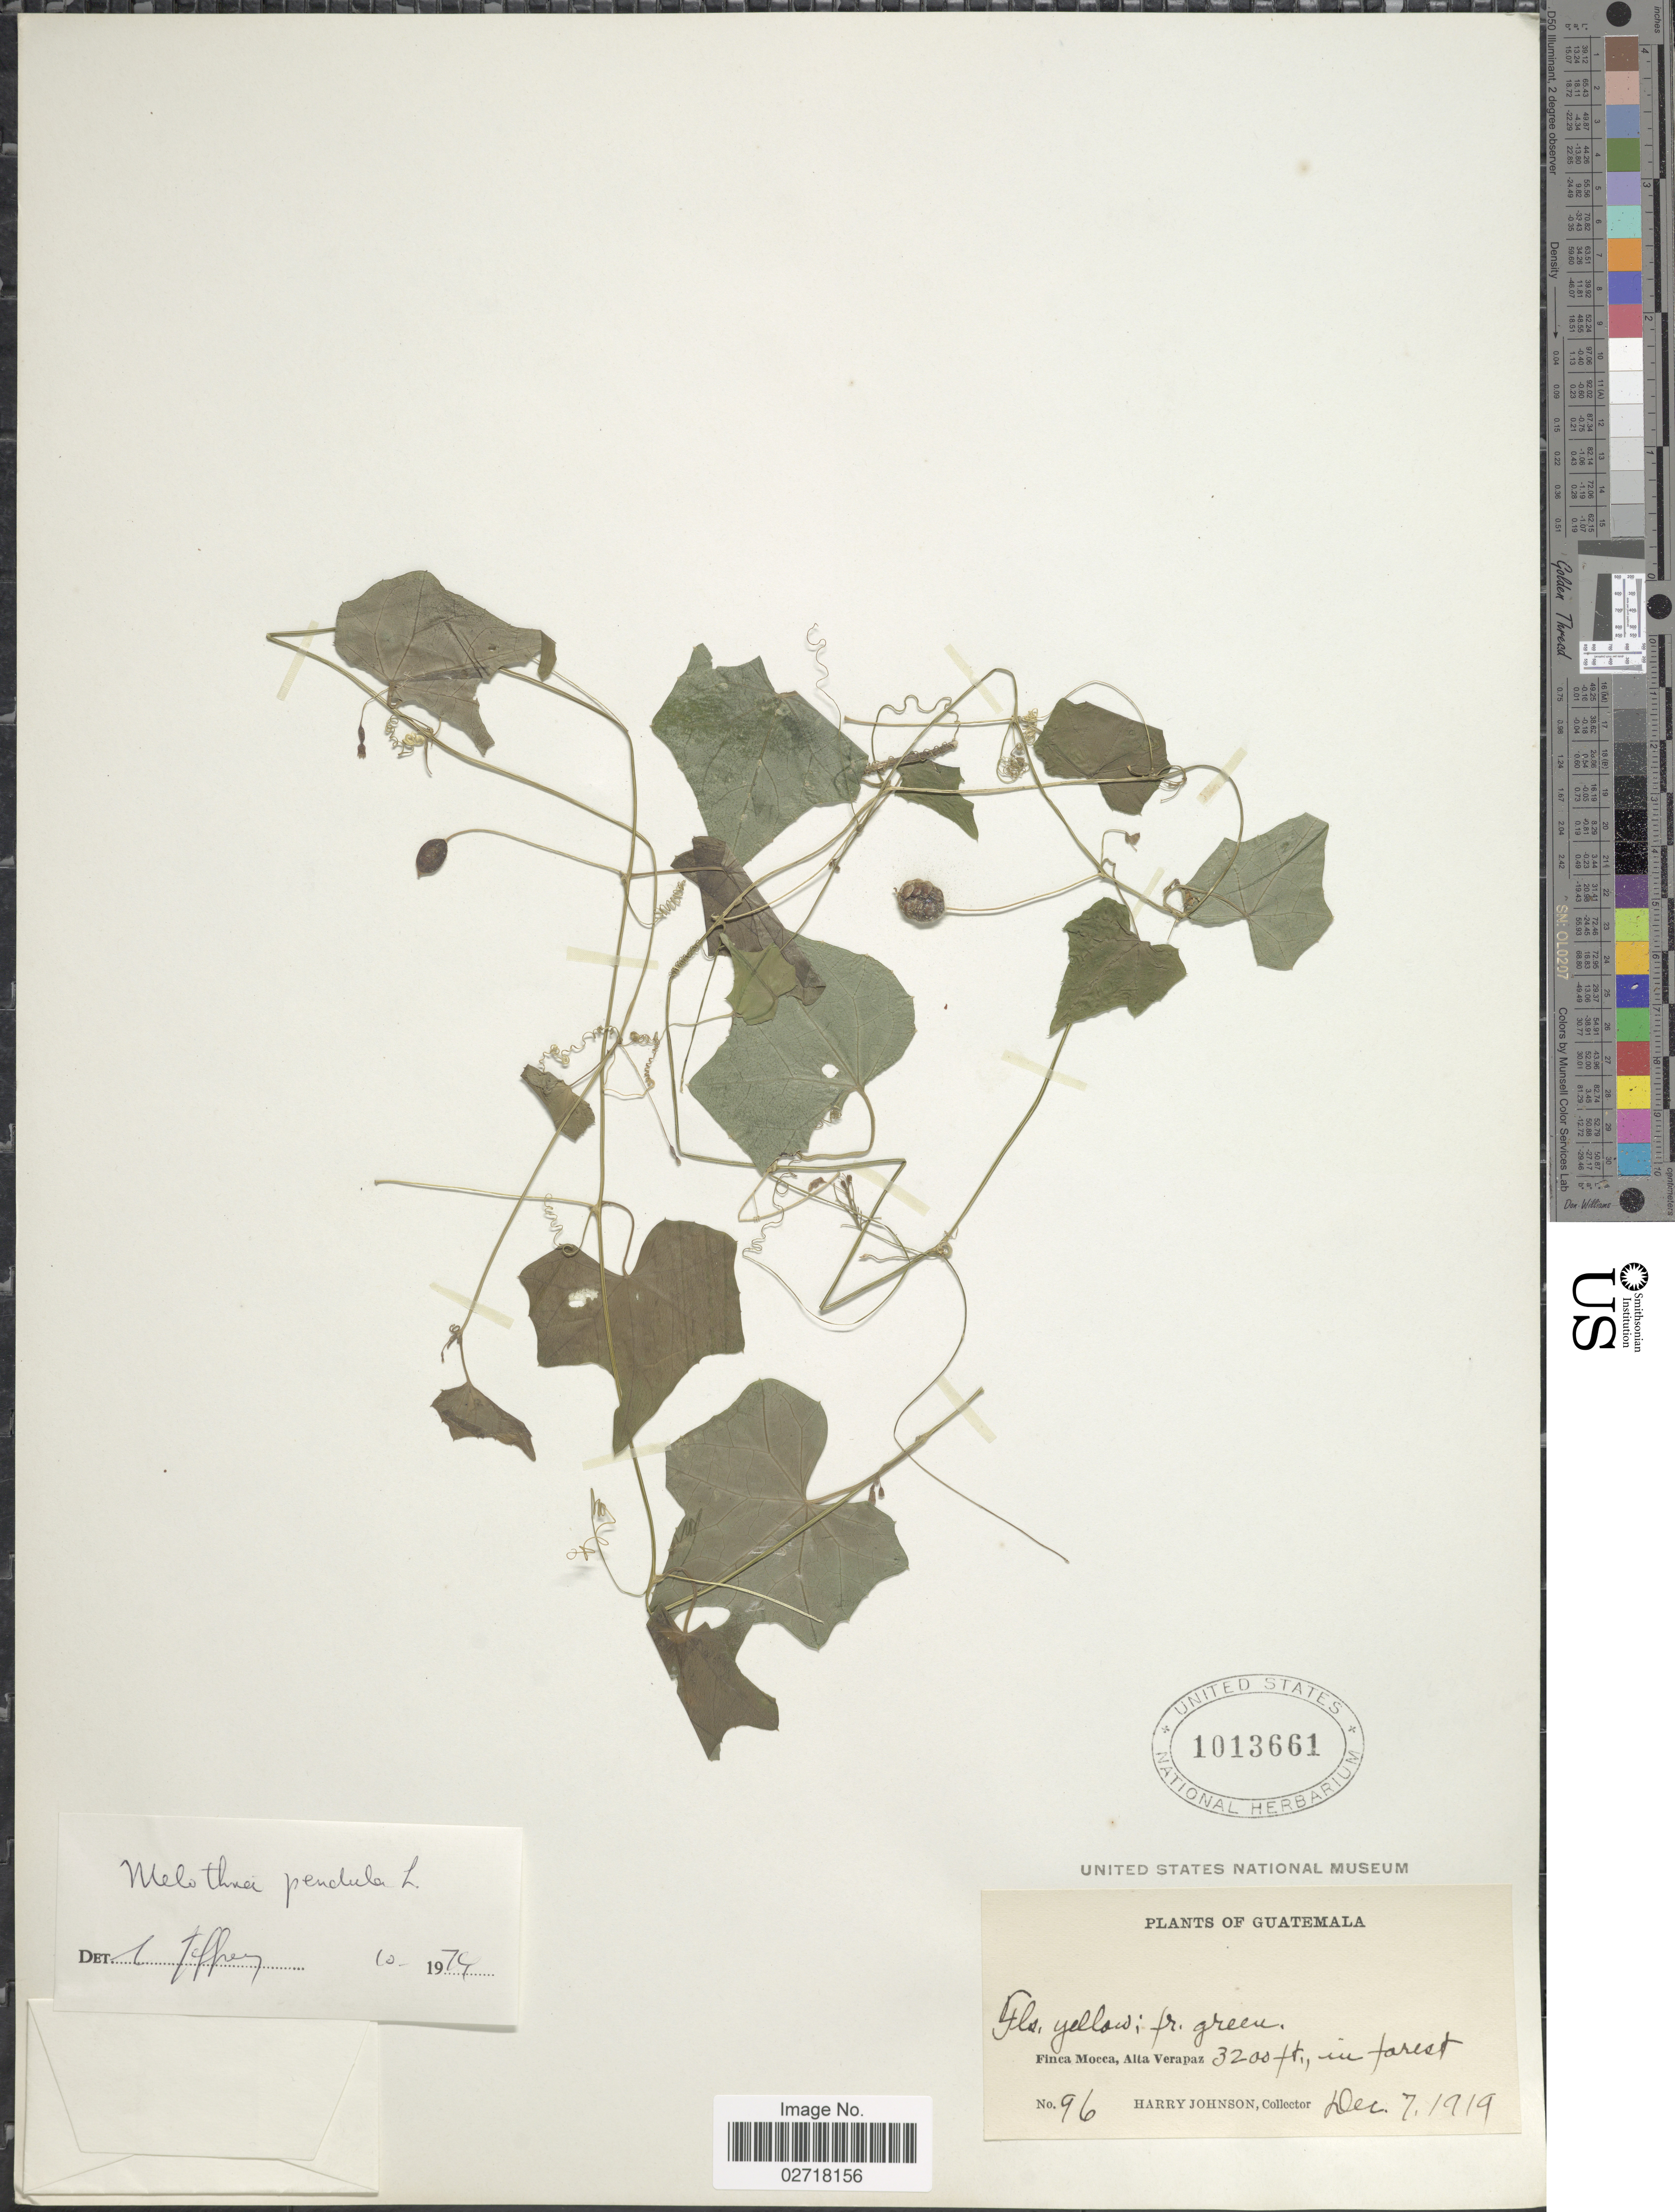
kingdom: Plantae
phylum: Tracheophyta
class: Magnoliopsida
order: Cucurbitales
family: Cucurbitaceae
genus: Melothria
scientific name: Melothria pendula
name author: L.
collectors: H. Johnson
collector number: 96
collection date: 1919-12-07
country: Guatemala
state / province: Alta Verapaz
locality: Finca Mocca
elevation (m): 975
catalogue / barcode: US 1013661